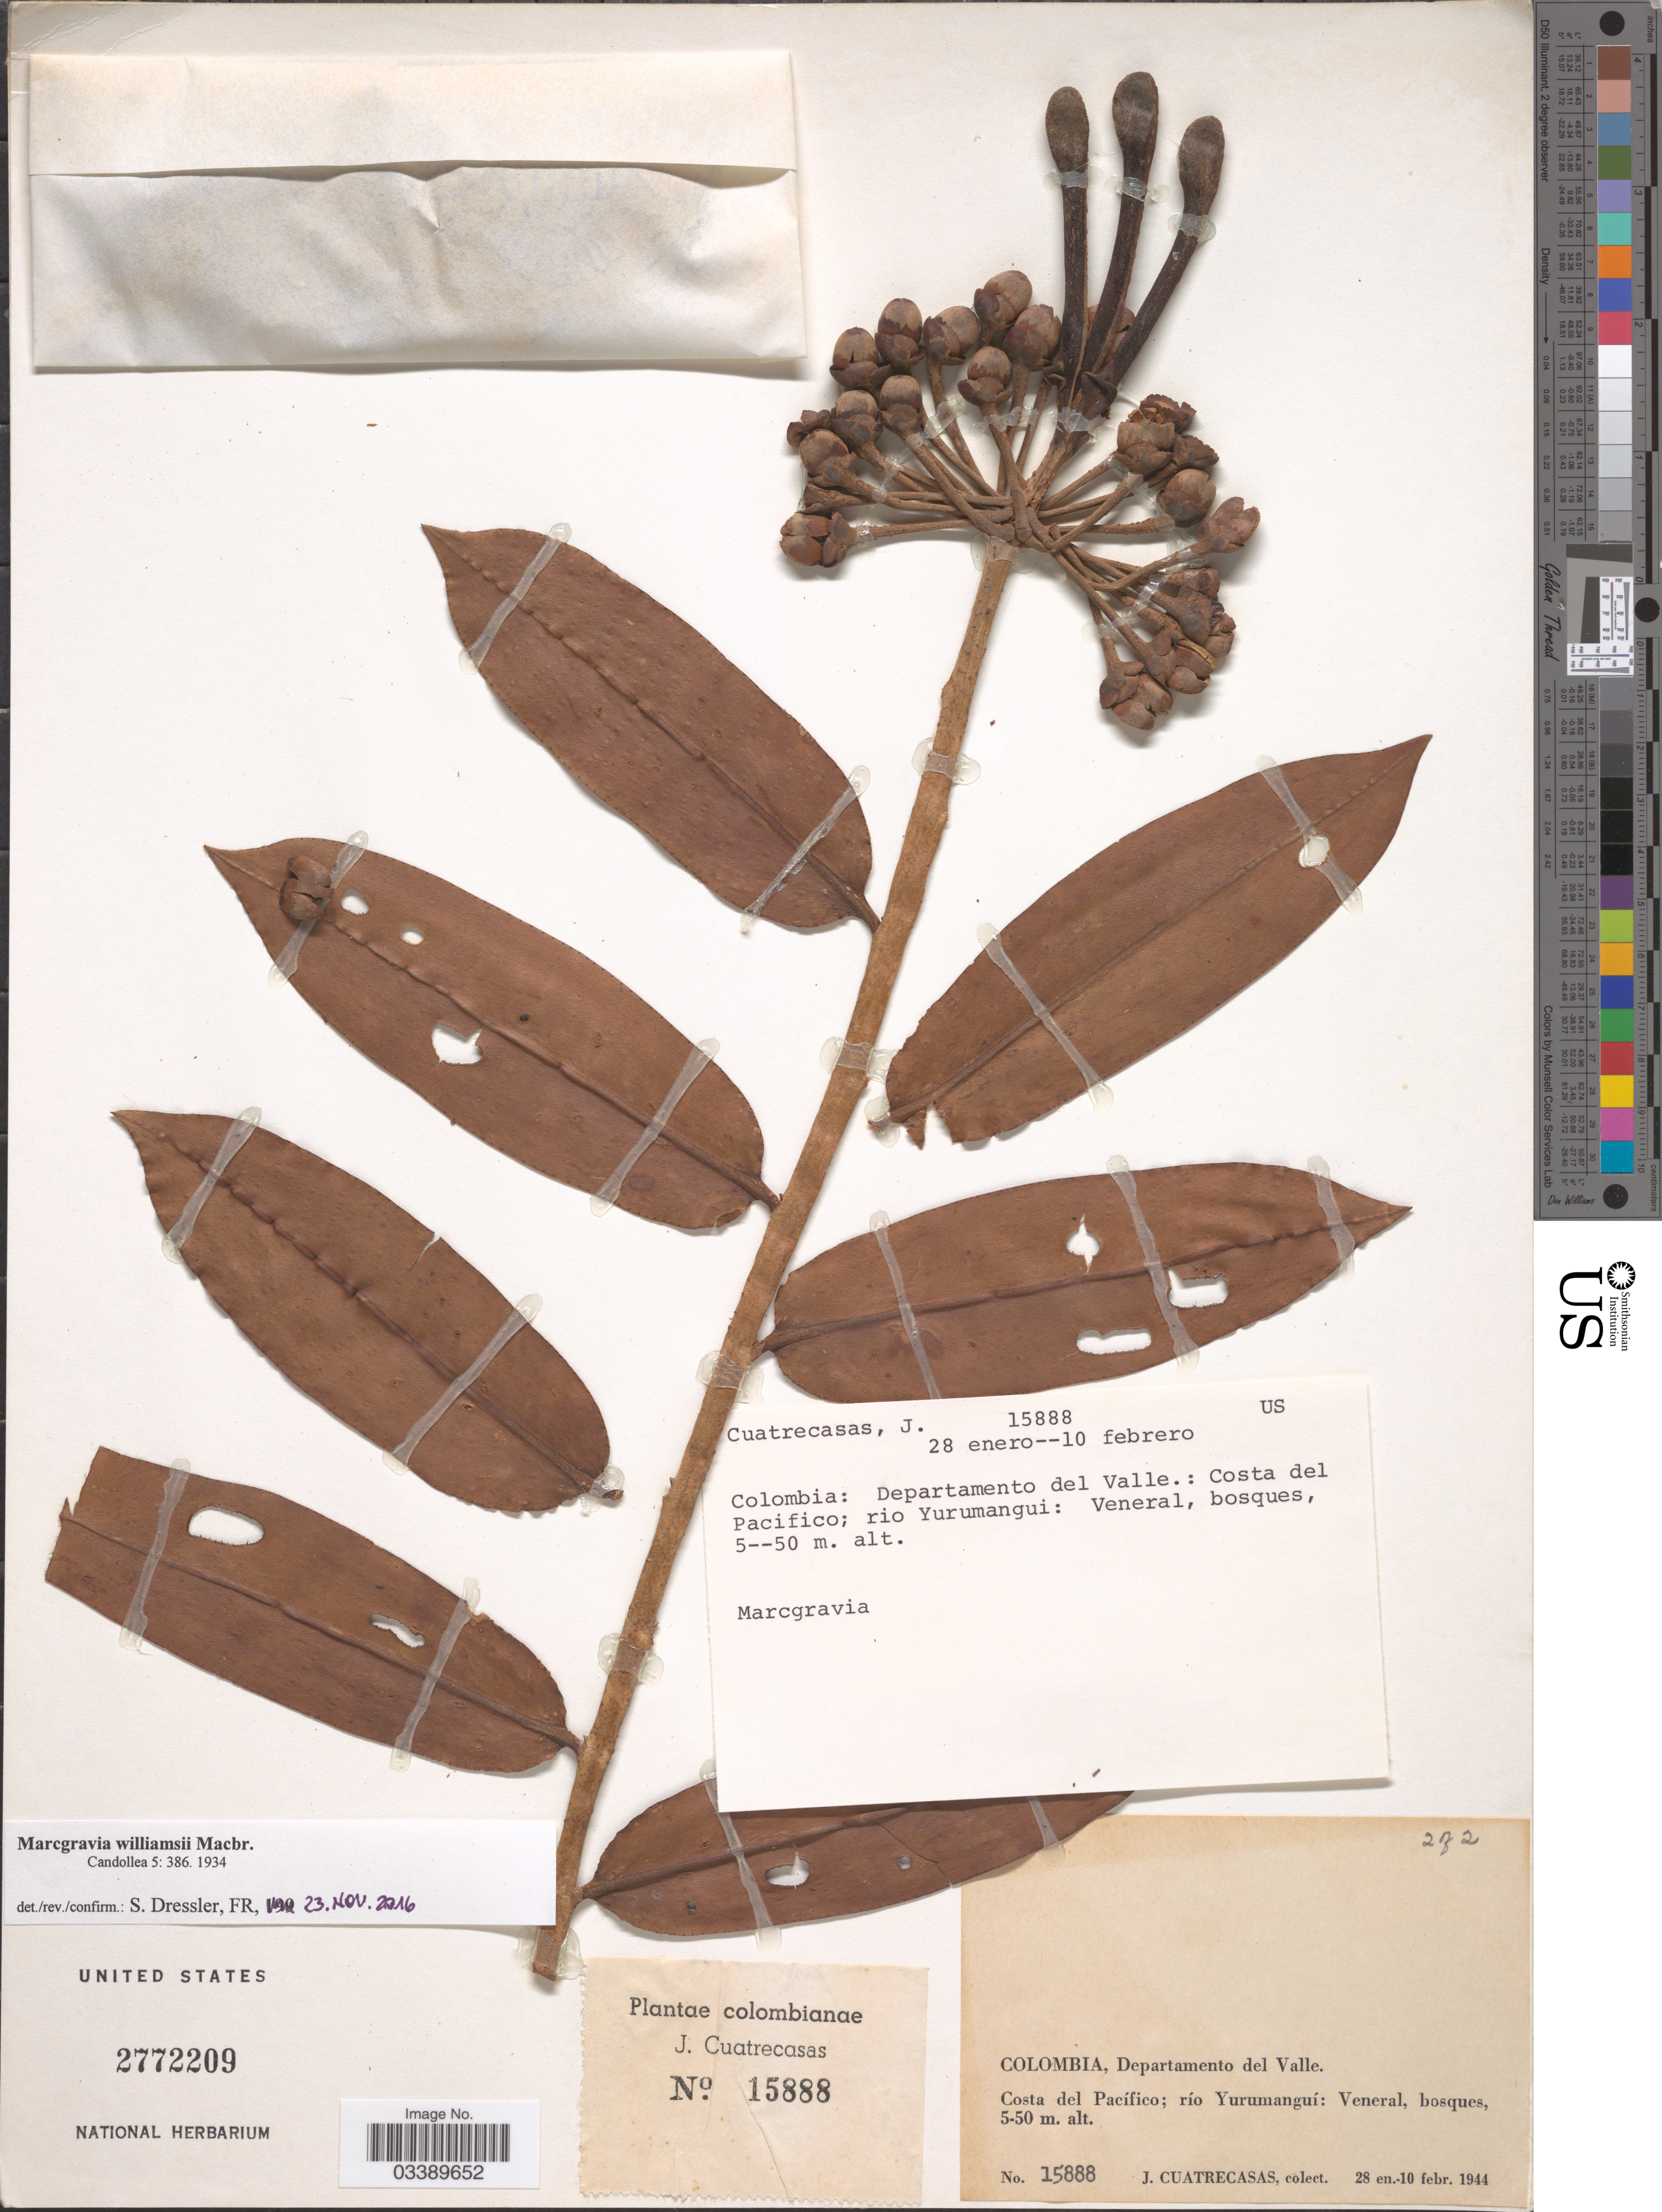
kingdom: Plantae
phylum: Tracheophyta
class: Magnoliopsida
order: Ericales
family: Marcgraviaceae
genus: Marcgravia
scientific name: Marcgravia williamsii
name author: J.F. Macbr.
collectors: J. Cuatrecasas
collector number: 15888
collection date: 1944-01-28/1944-02-10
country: Colombia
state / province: Valle del Cauca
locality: Departamento del Valle. Costa del Pacífico; río Yurumanguí: Veneral, bosques.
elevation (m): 5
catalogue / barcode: US 2772209